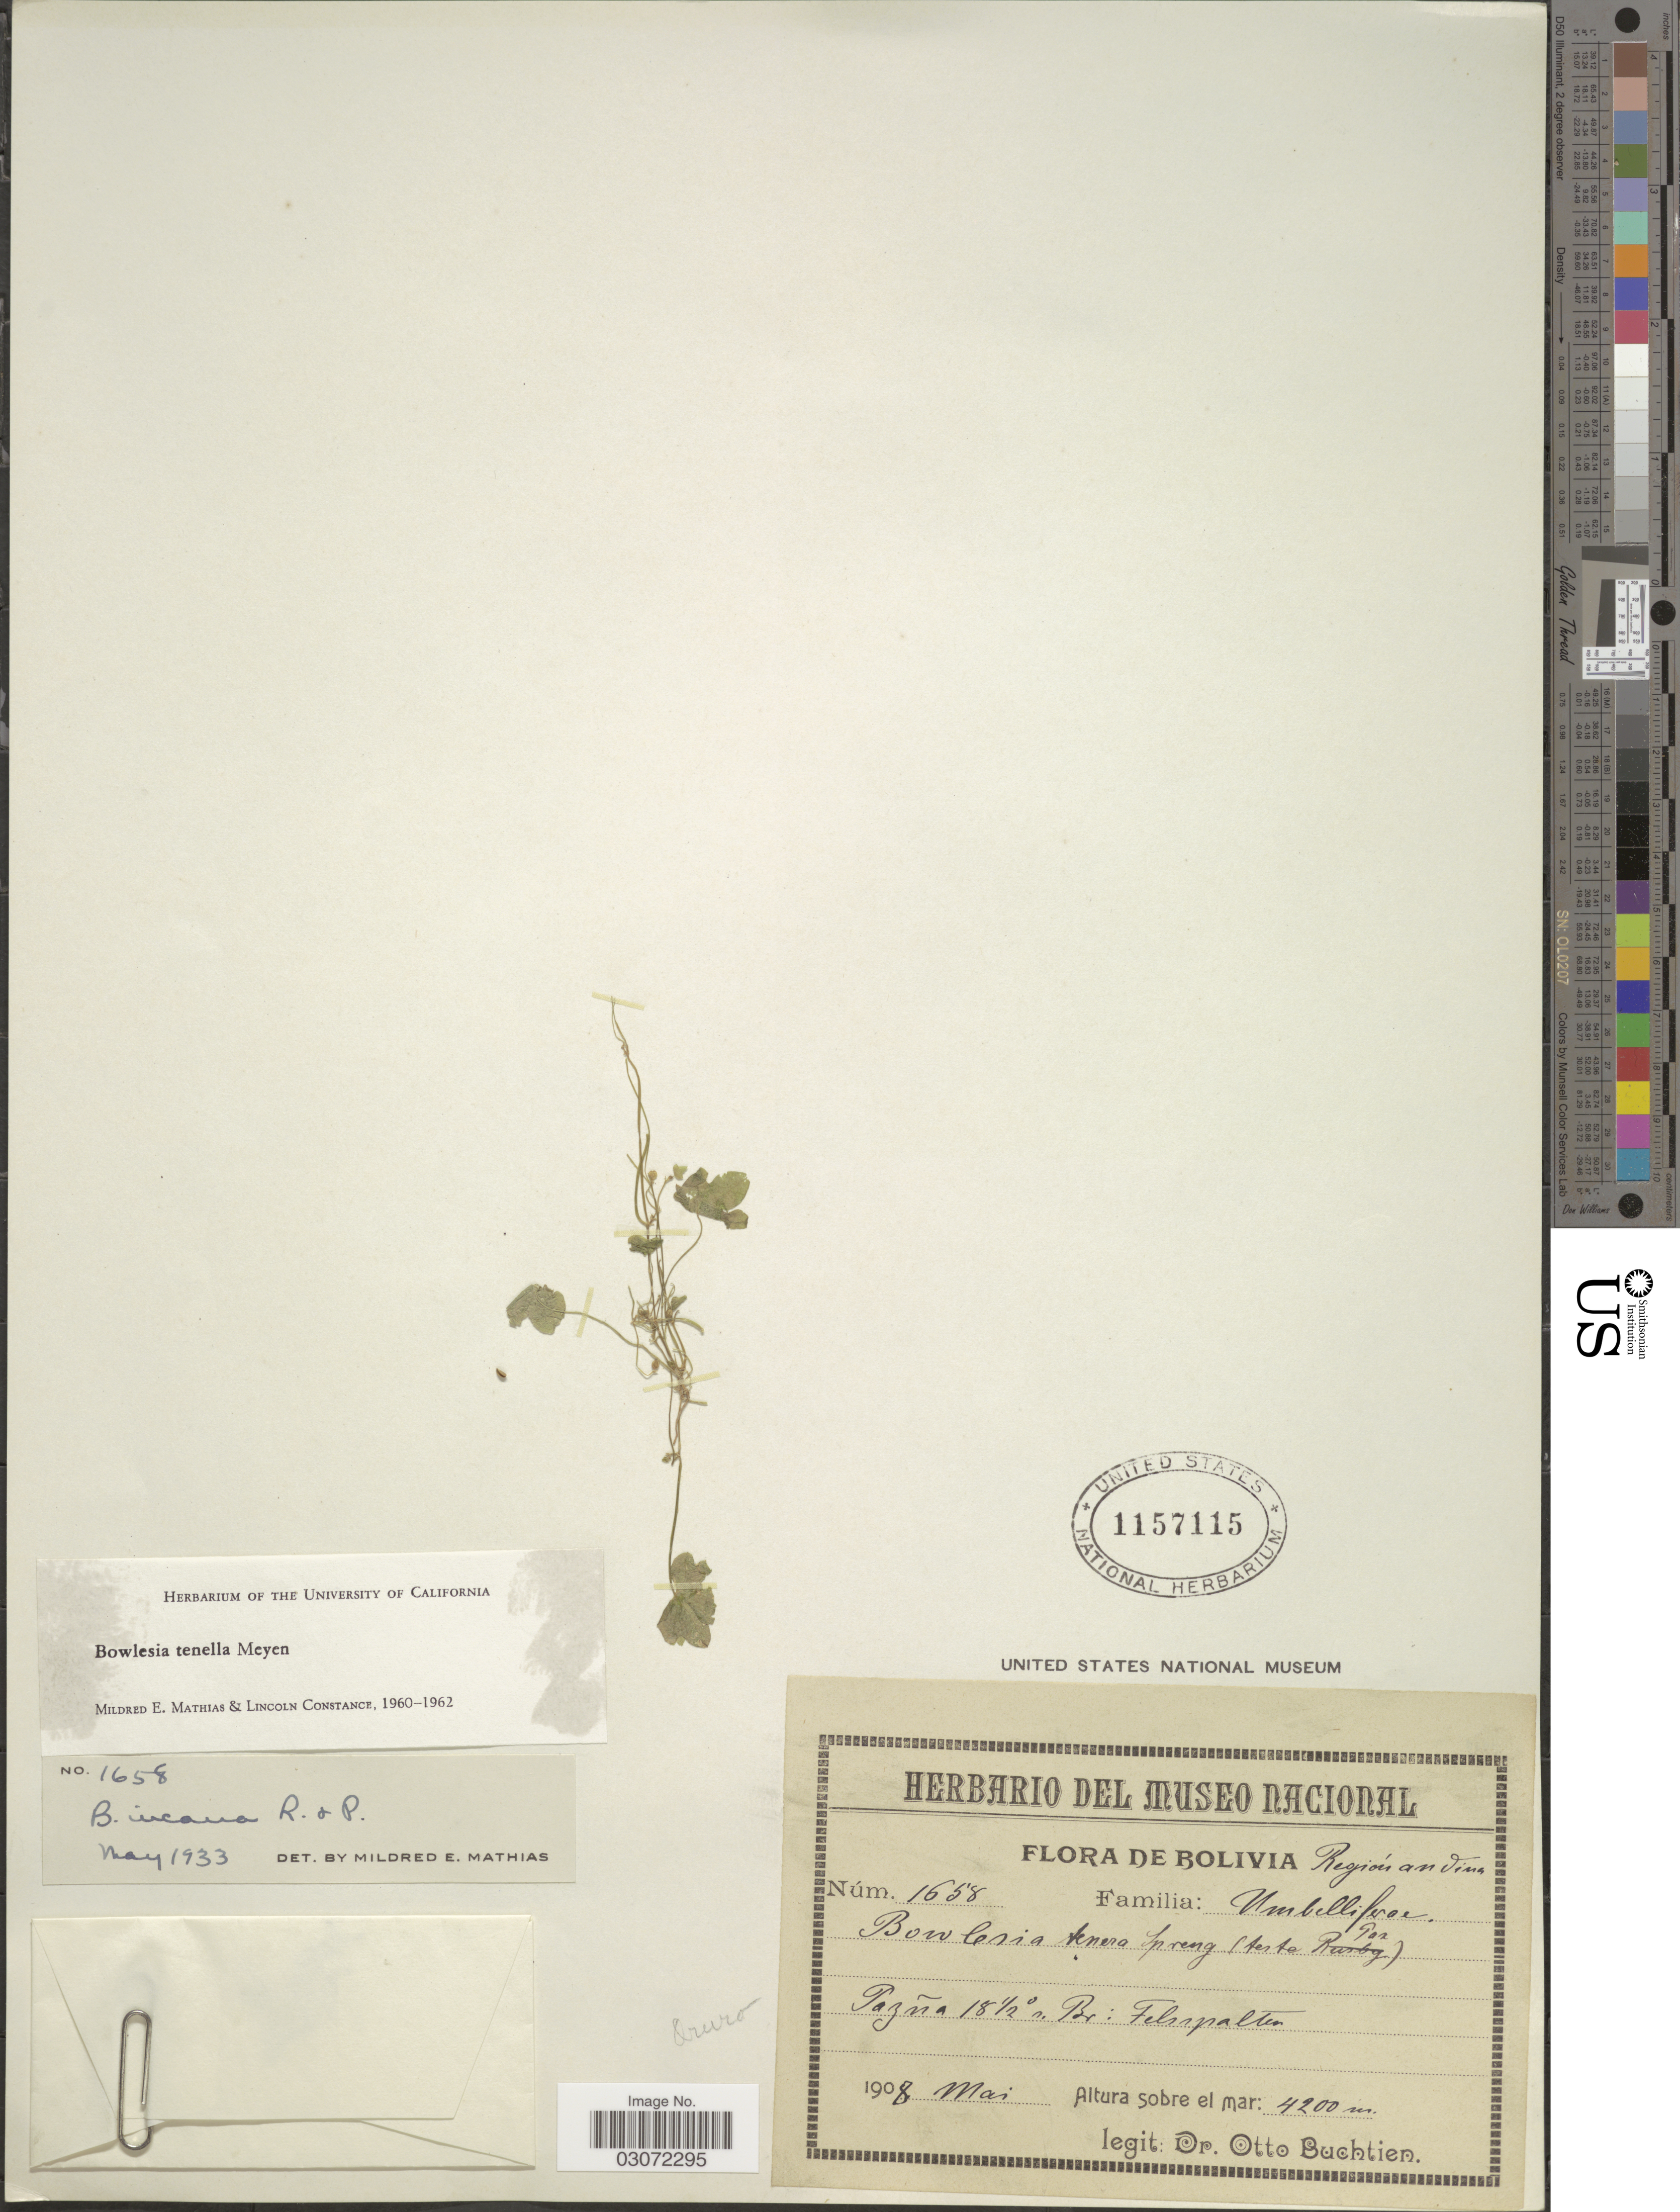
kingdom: Plantae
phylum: Tracheophyta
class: Magnoliopsida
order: Apiales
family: Apiaceae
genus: Bowlesia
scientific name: Bowlesia tenella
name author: Meyen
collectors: O. Buchtien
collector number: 1658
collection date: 1908-05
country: Bolivia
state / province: Oruro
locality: Región andina. Pazña 18 1/2° Br: Felsspalten.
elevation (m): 4200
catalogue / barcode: US 1157115